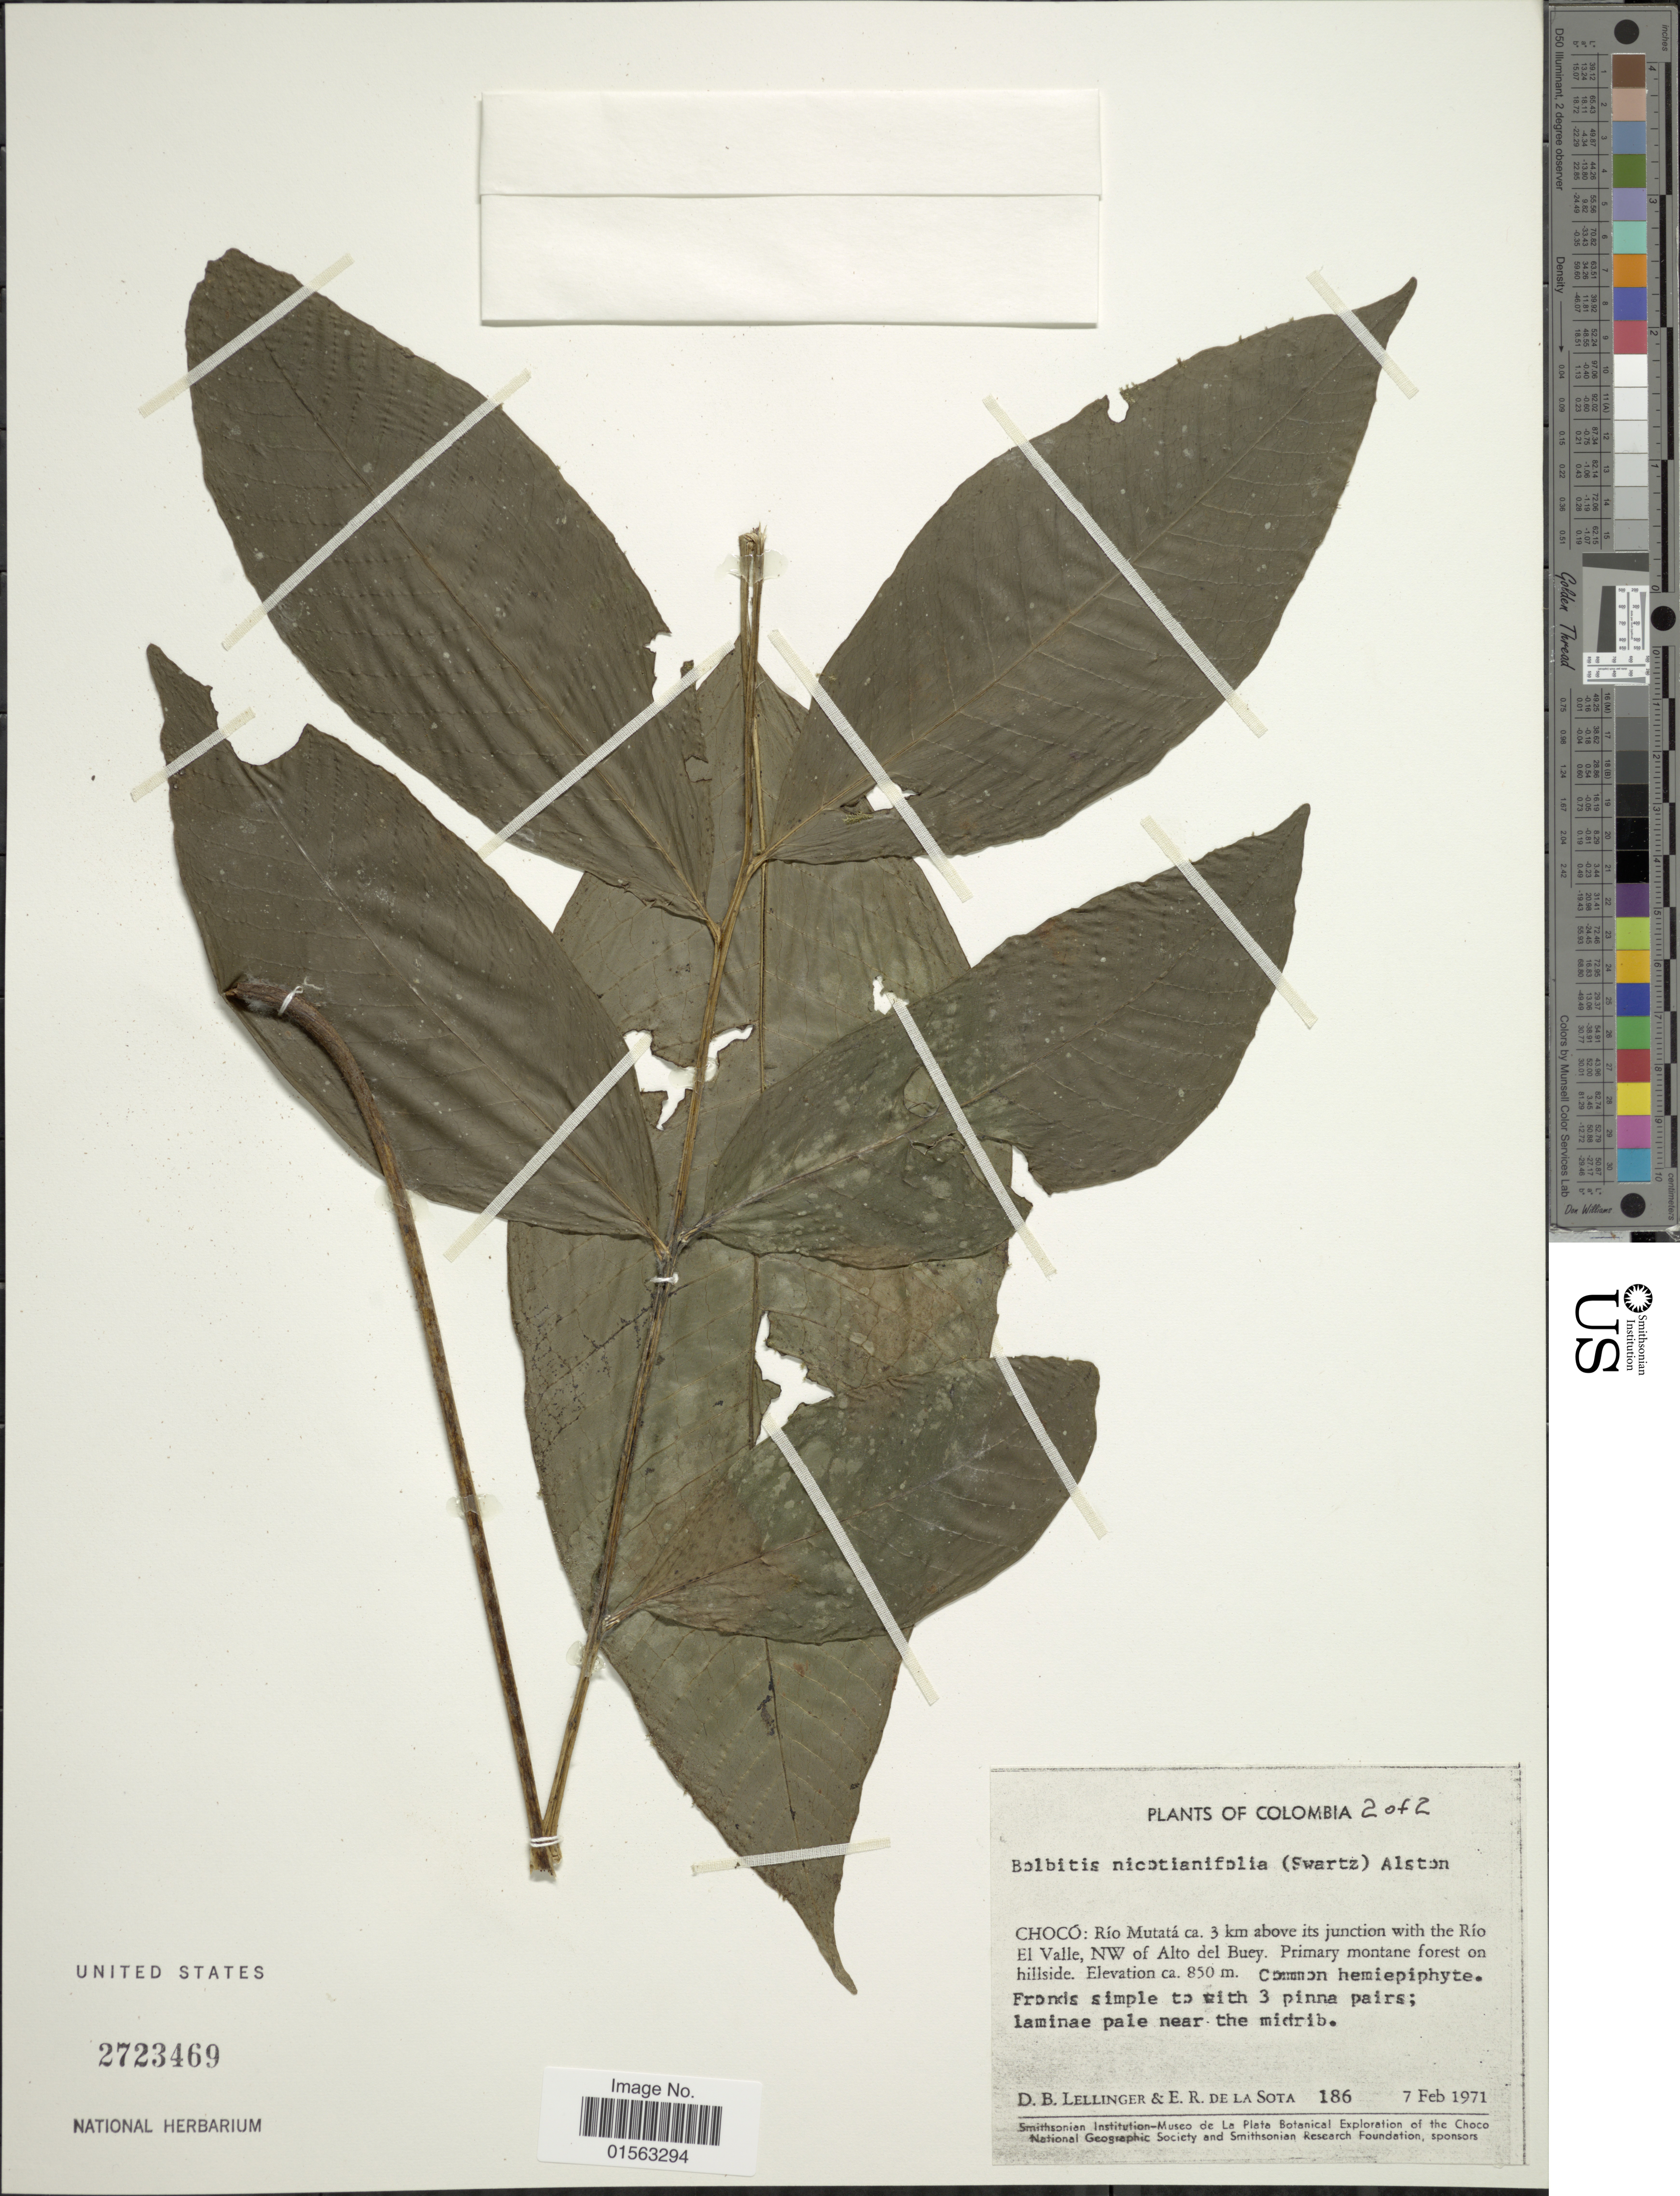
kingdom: Plantae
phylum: Tracheophyta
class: Polypodiopsida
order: Polypodiales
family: Dryopteridaceae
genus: Mickelia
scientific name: Mickelia nicotianifolia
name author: (Sw.) R.C. Moran et al.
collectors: D. B. Lellinger & E. R. de la Sota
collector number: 186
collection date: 1971-02-07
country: Colombia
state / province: Chocó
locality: Colombia, Río Mutatá, ca. 3 km above its junction with the Rio El Valle, NW of Alto del Buey, primary montane forest on hillside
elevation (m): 850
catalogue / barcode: US 2723469